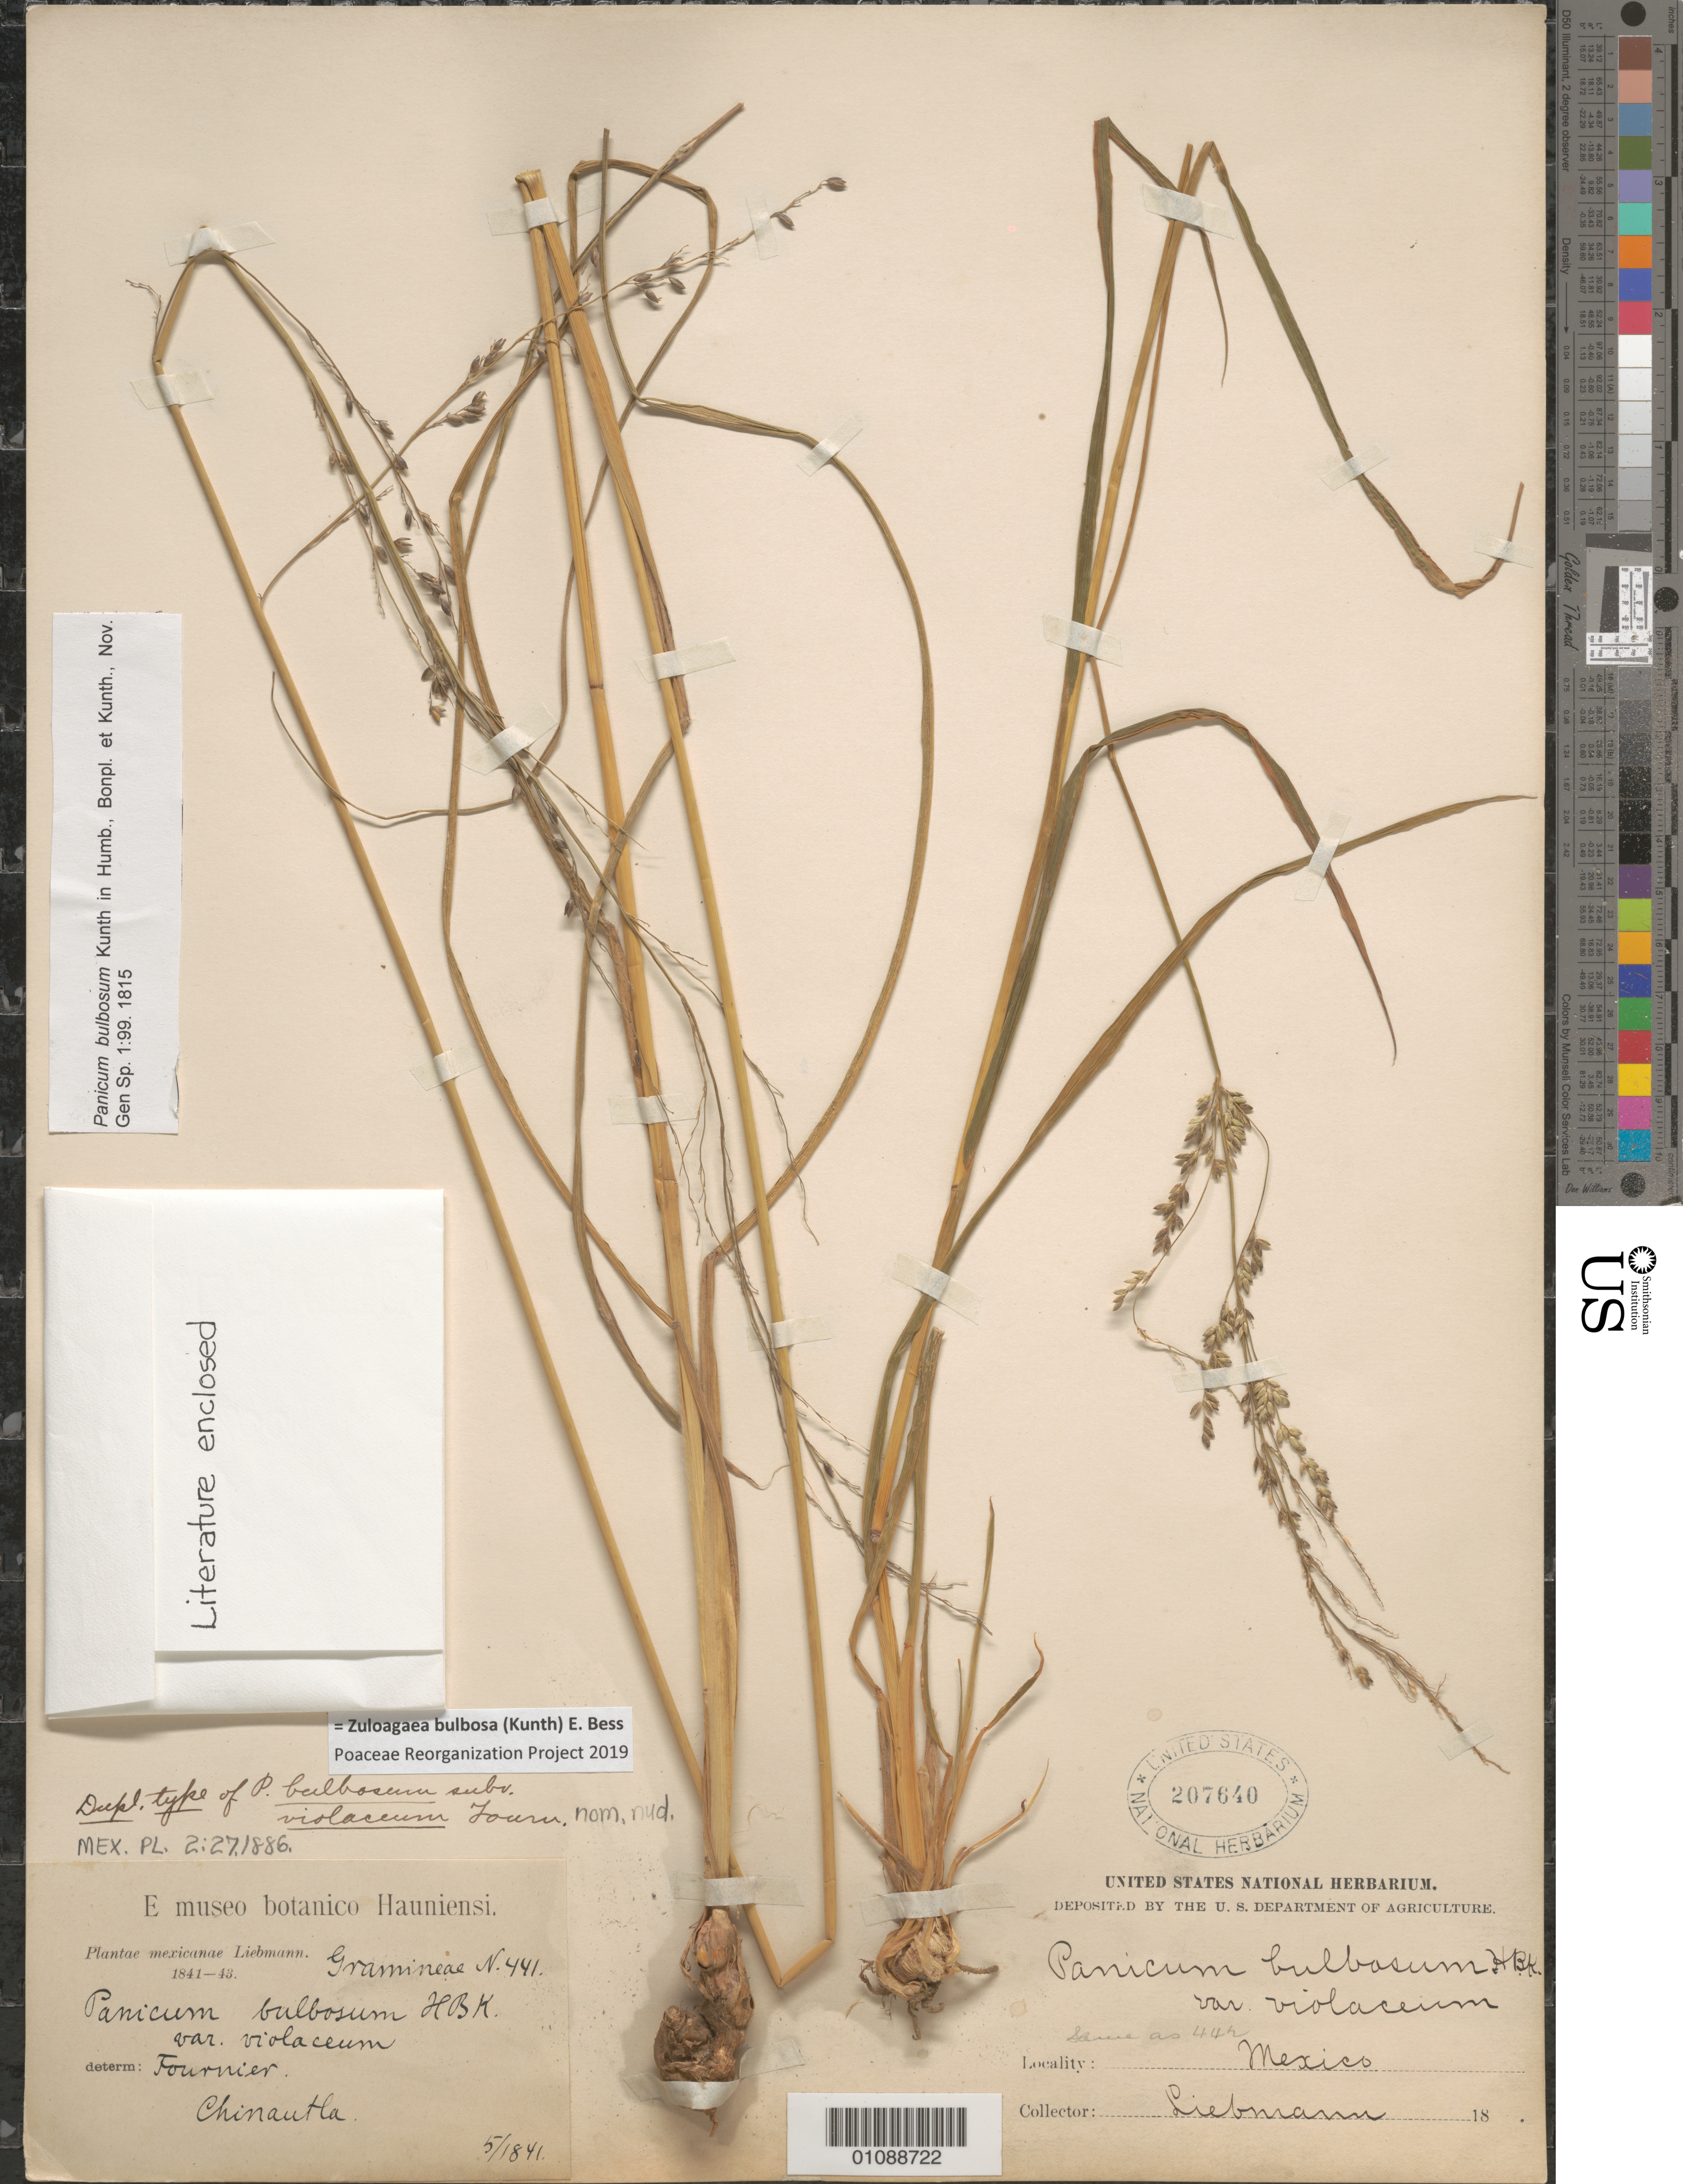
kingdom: Plantae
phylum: Tracheophyta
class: Liliopsida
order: Poales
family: Poaceae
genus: Panicum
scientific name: Panicum bulbosum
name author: Kunth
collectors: F. M. Liebmann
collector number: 441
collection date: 1841-05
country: Mexico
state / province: Puebla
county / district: Chinantla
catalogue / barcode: US 207640